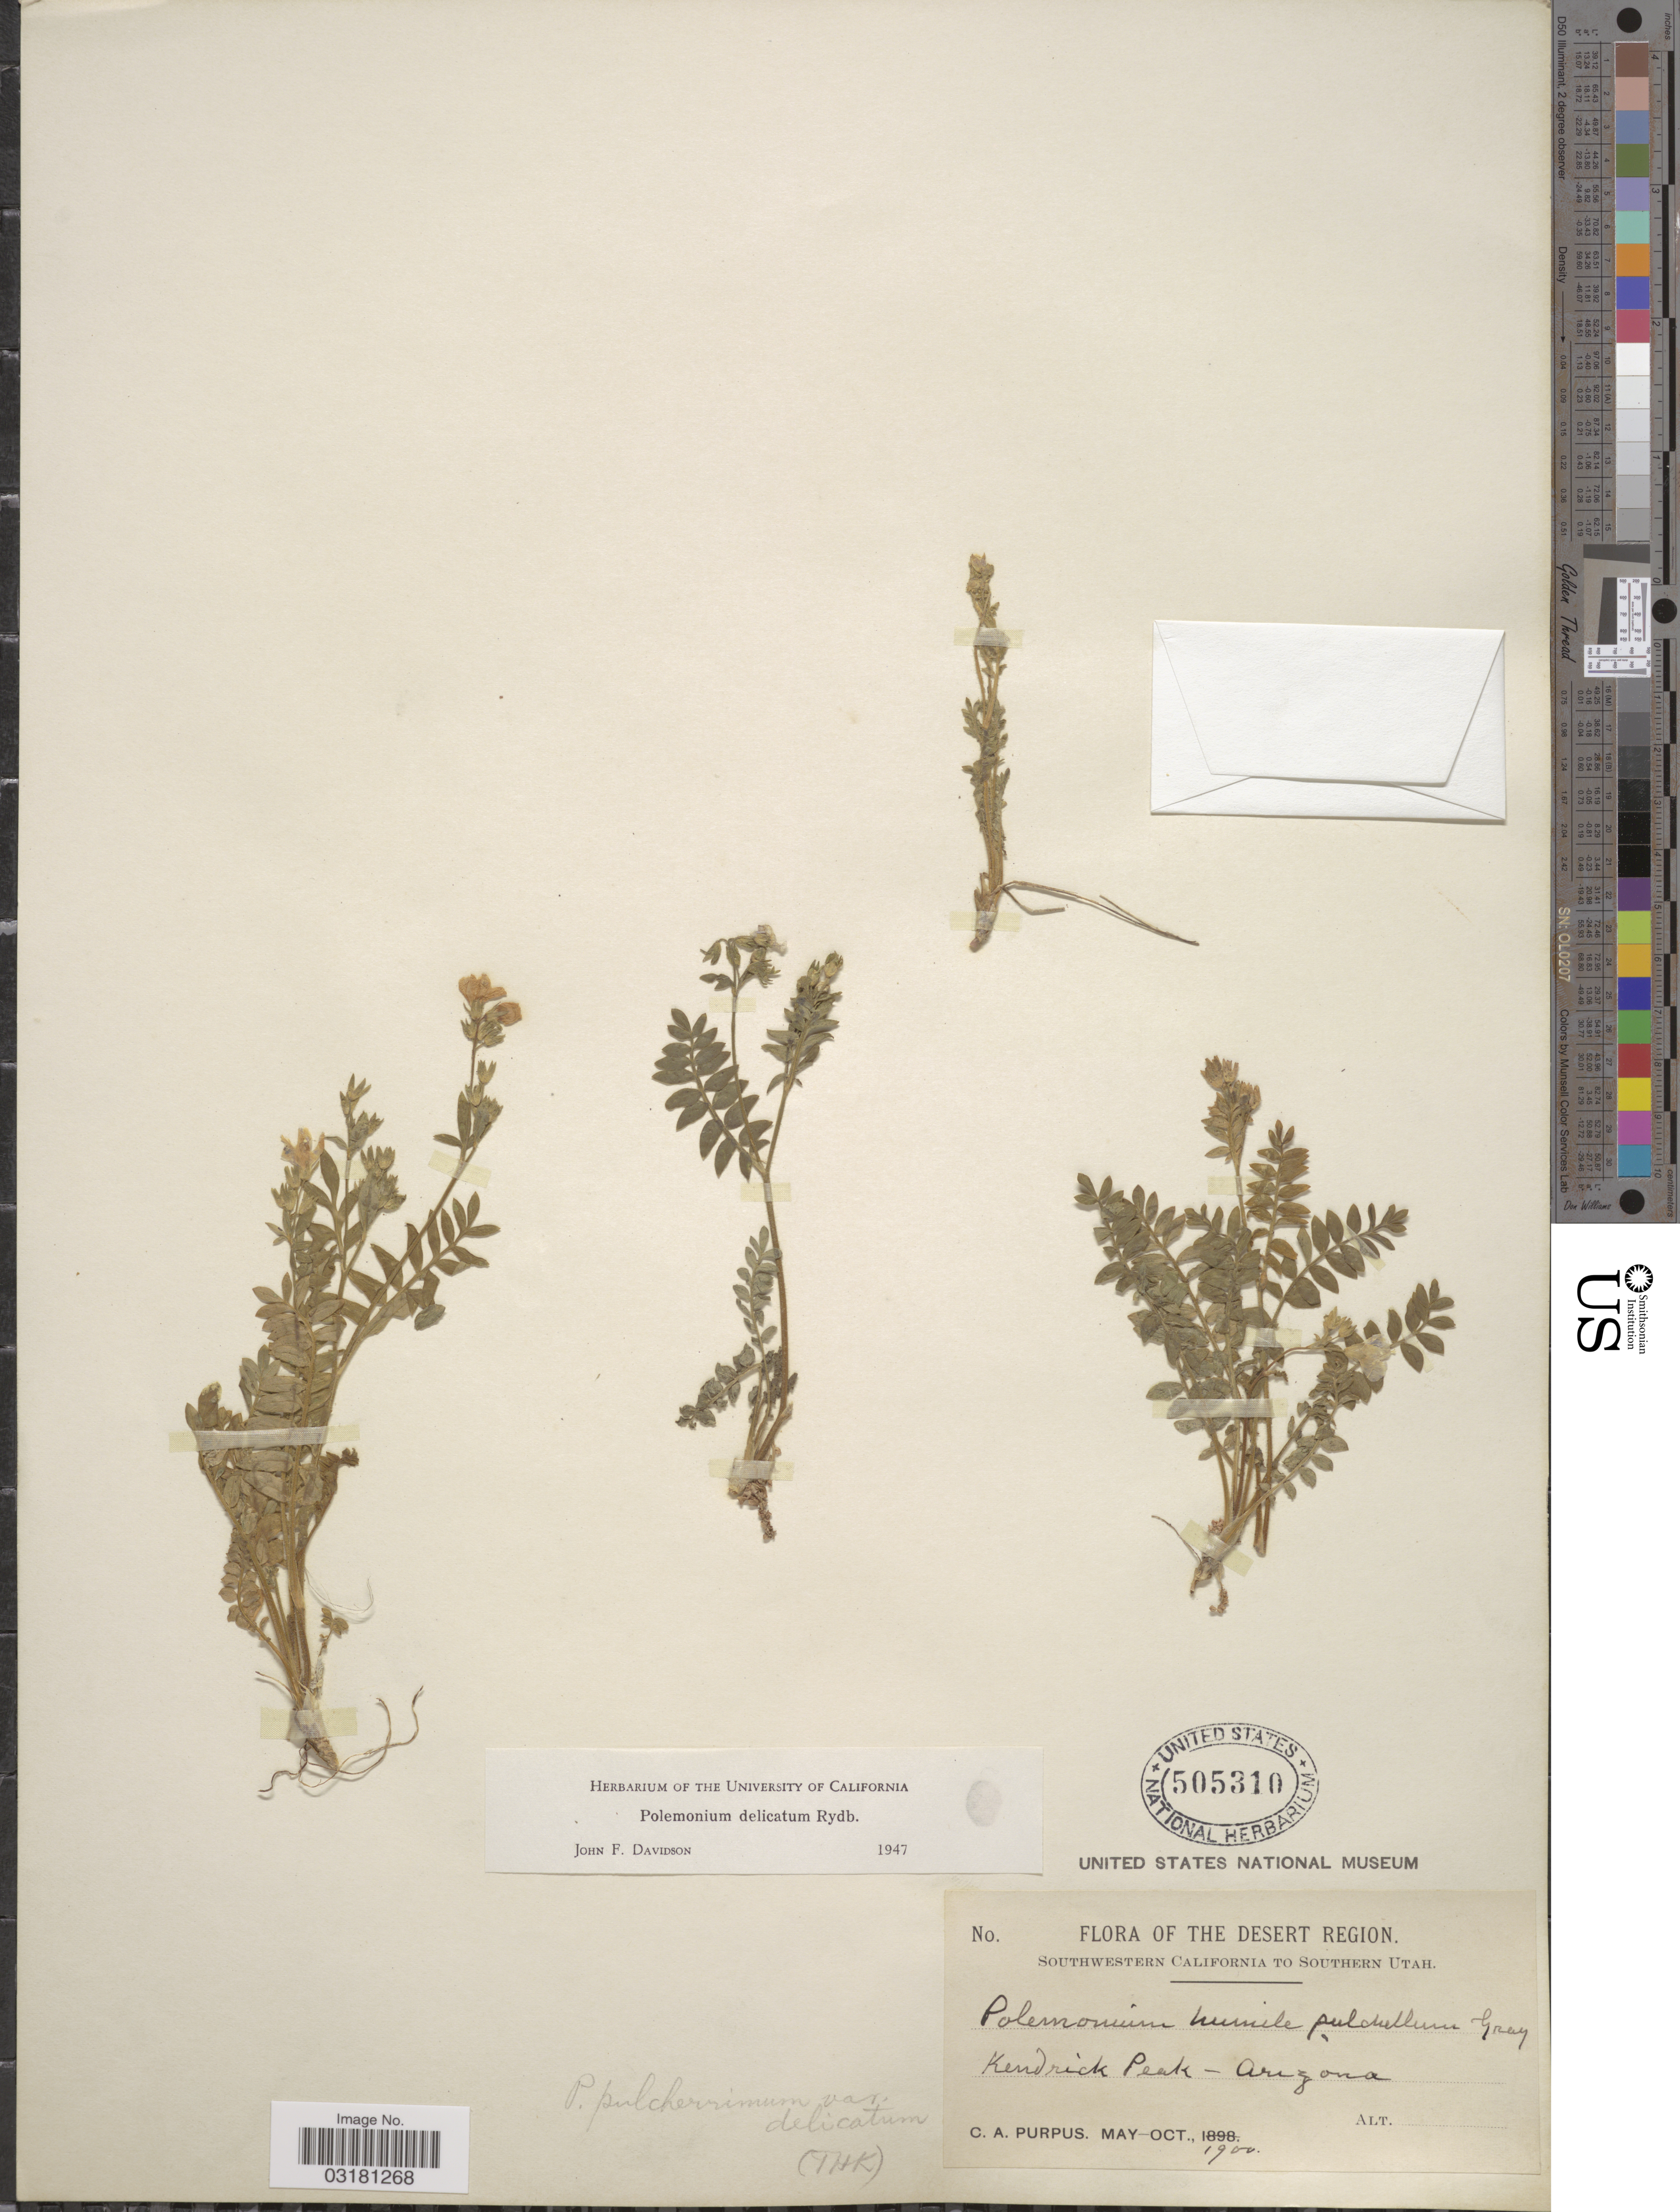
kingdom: Plantae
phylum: Tracheophyta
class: Magnoliopsida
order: Ericales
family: Polemoniaceae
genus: Polemonium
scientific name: Polemonium delicatum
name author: Rydb.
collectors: C. A. Purpus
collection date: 1900-05/1900-10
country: United States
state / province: Arizona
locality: The Desert Region. Kendrick Peak.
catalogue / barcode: US 505310